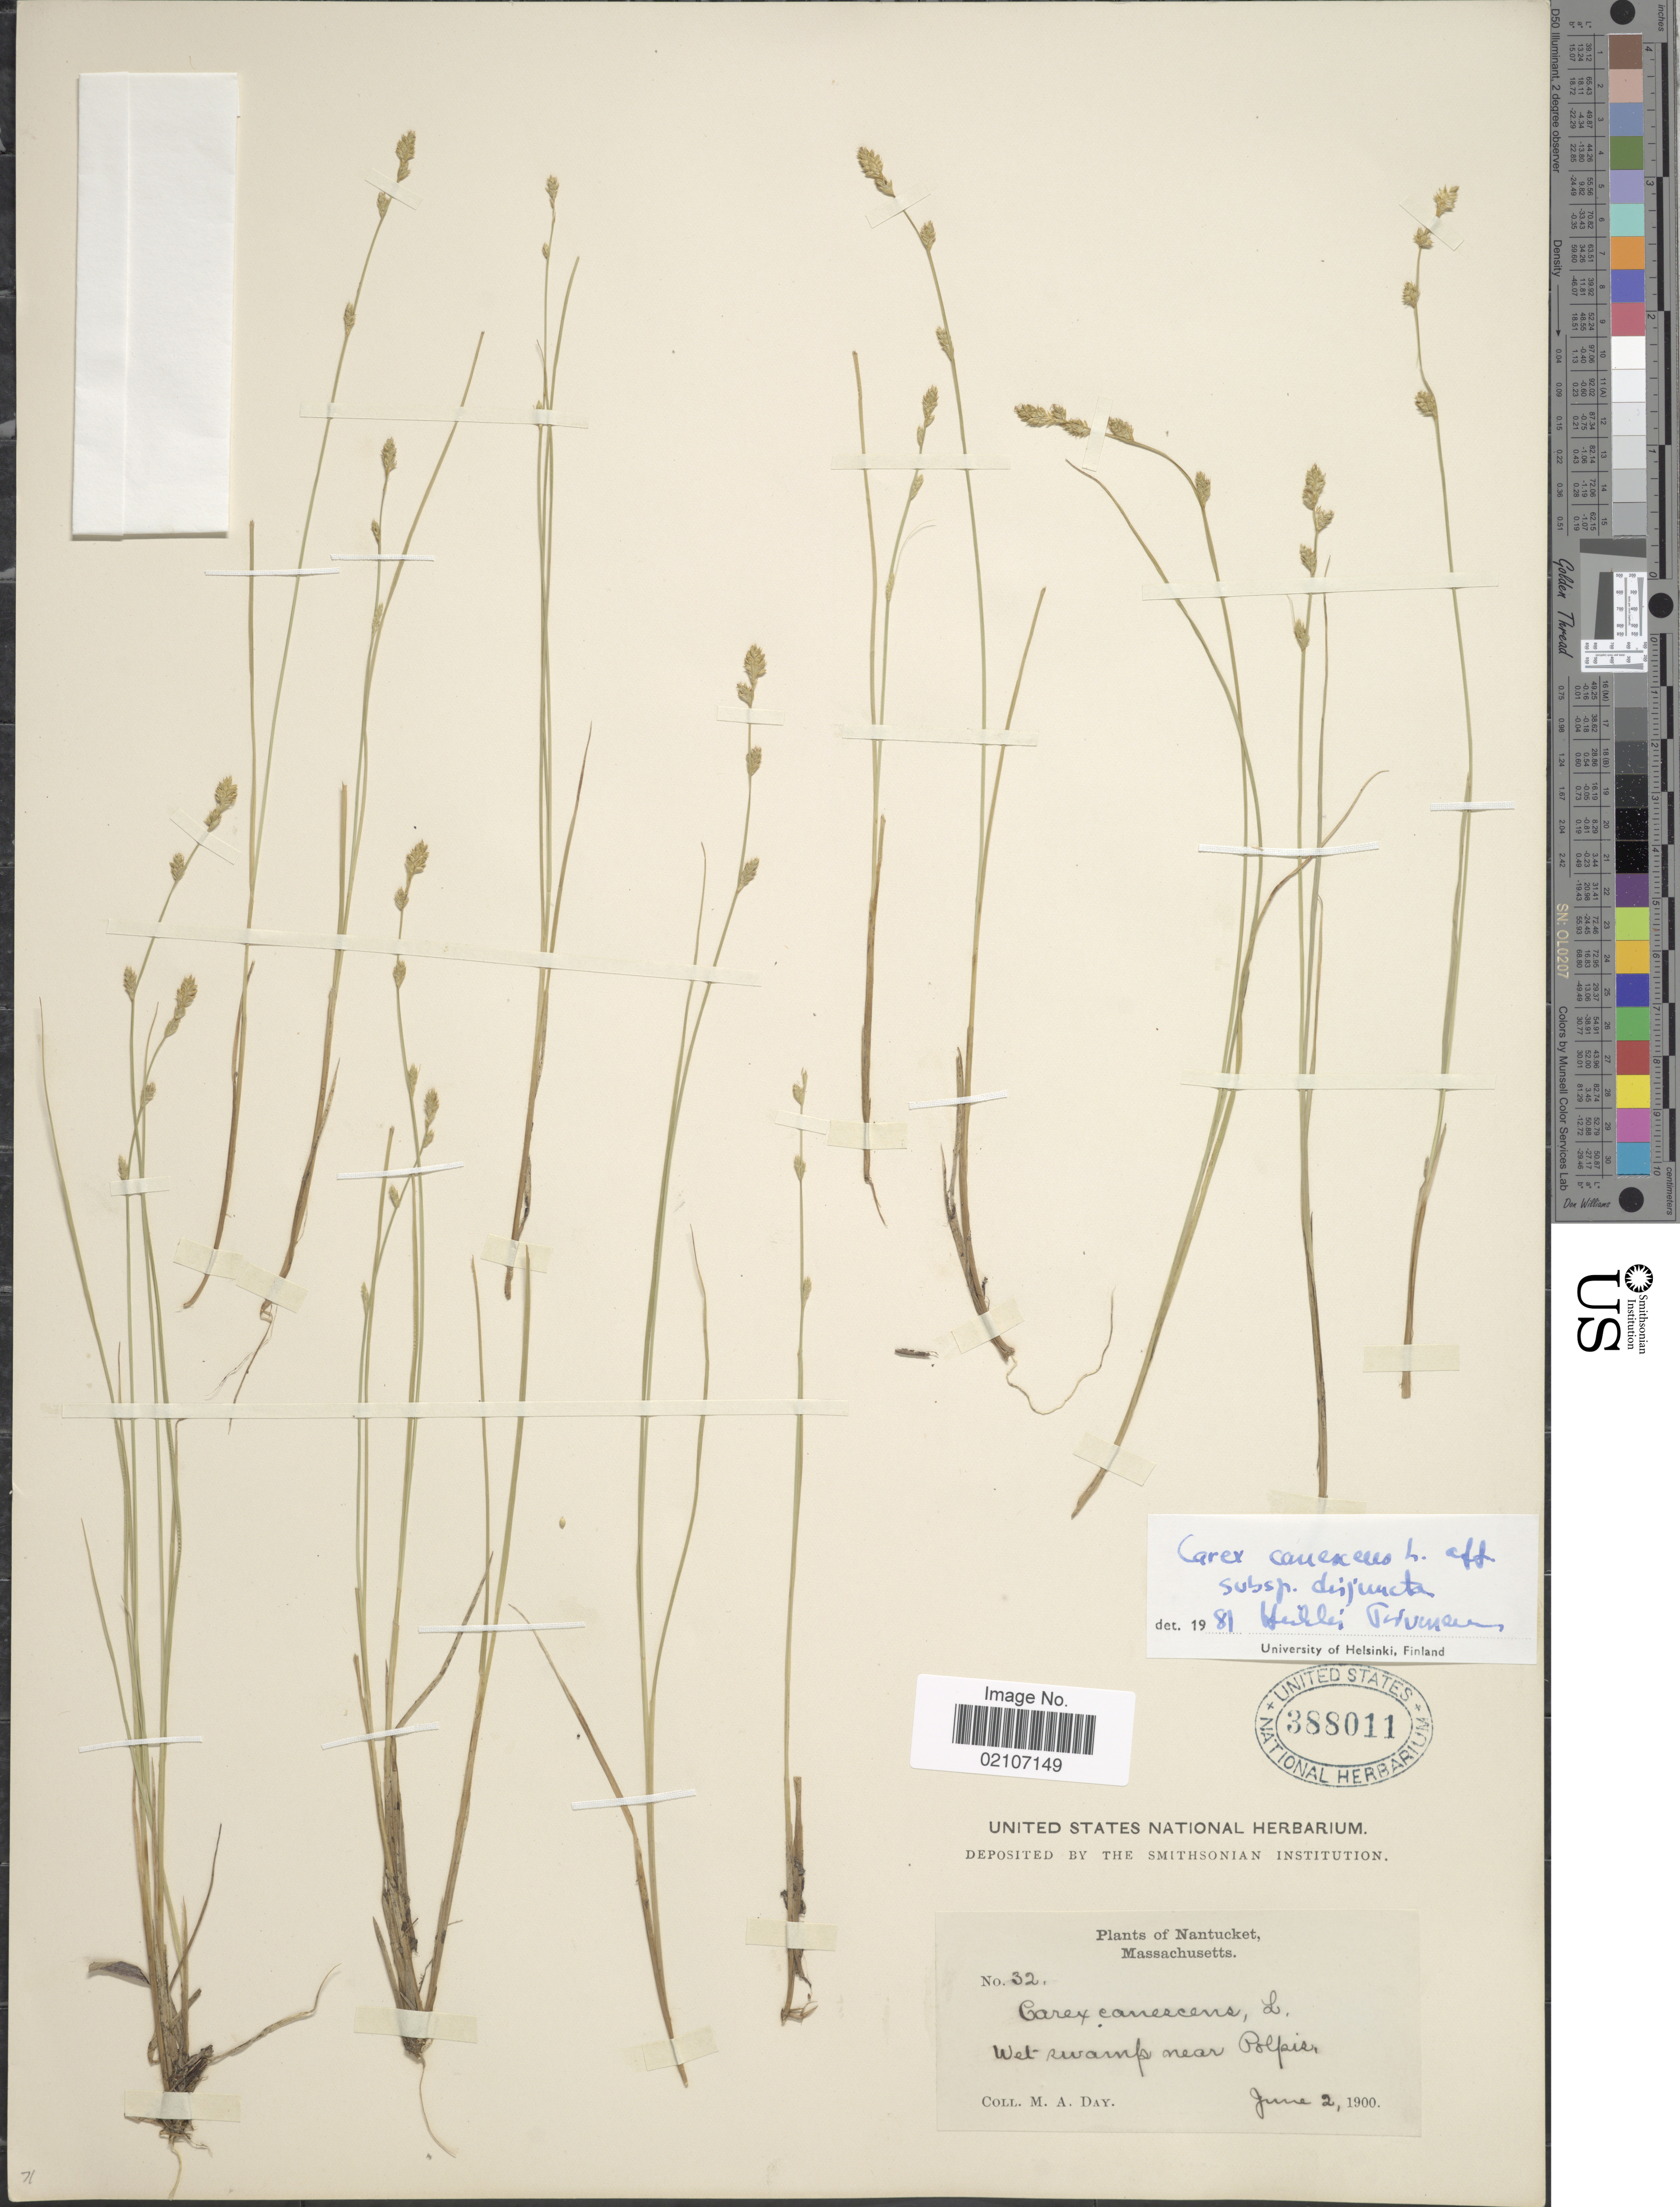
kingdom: Plantae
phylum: Tracheophyta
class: Liliopsida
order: Poales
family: Cyperaceae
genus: Carex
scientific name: Carex canescens var. disjuncta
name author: Fernald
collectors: M. Day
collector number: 32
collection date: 1900-06-02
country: United States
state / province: Massachusetts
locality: Nantucket, wet swamp near Polpis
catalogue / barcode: US 388011